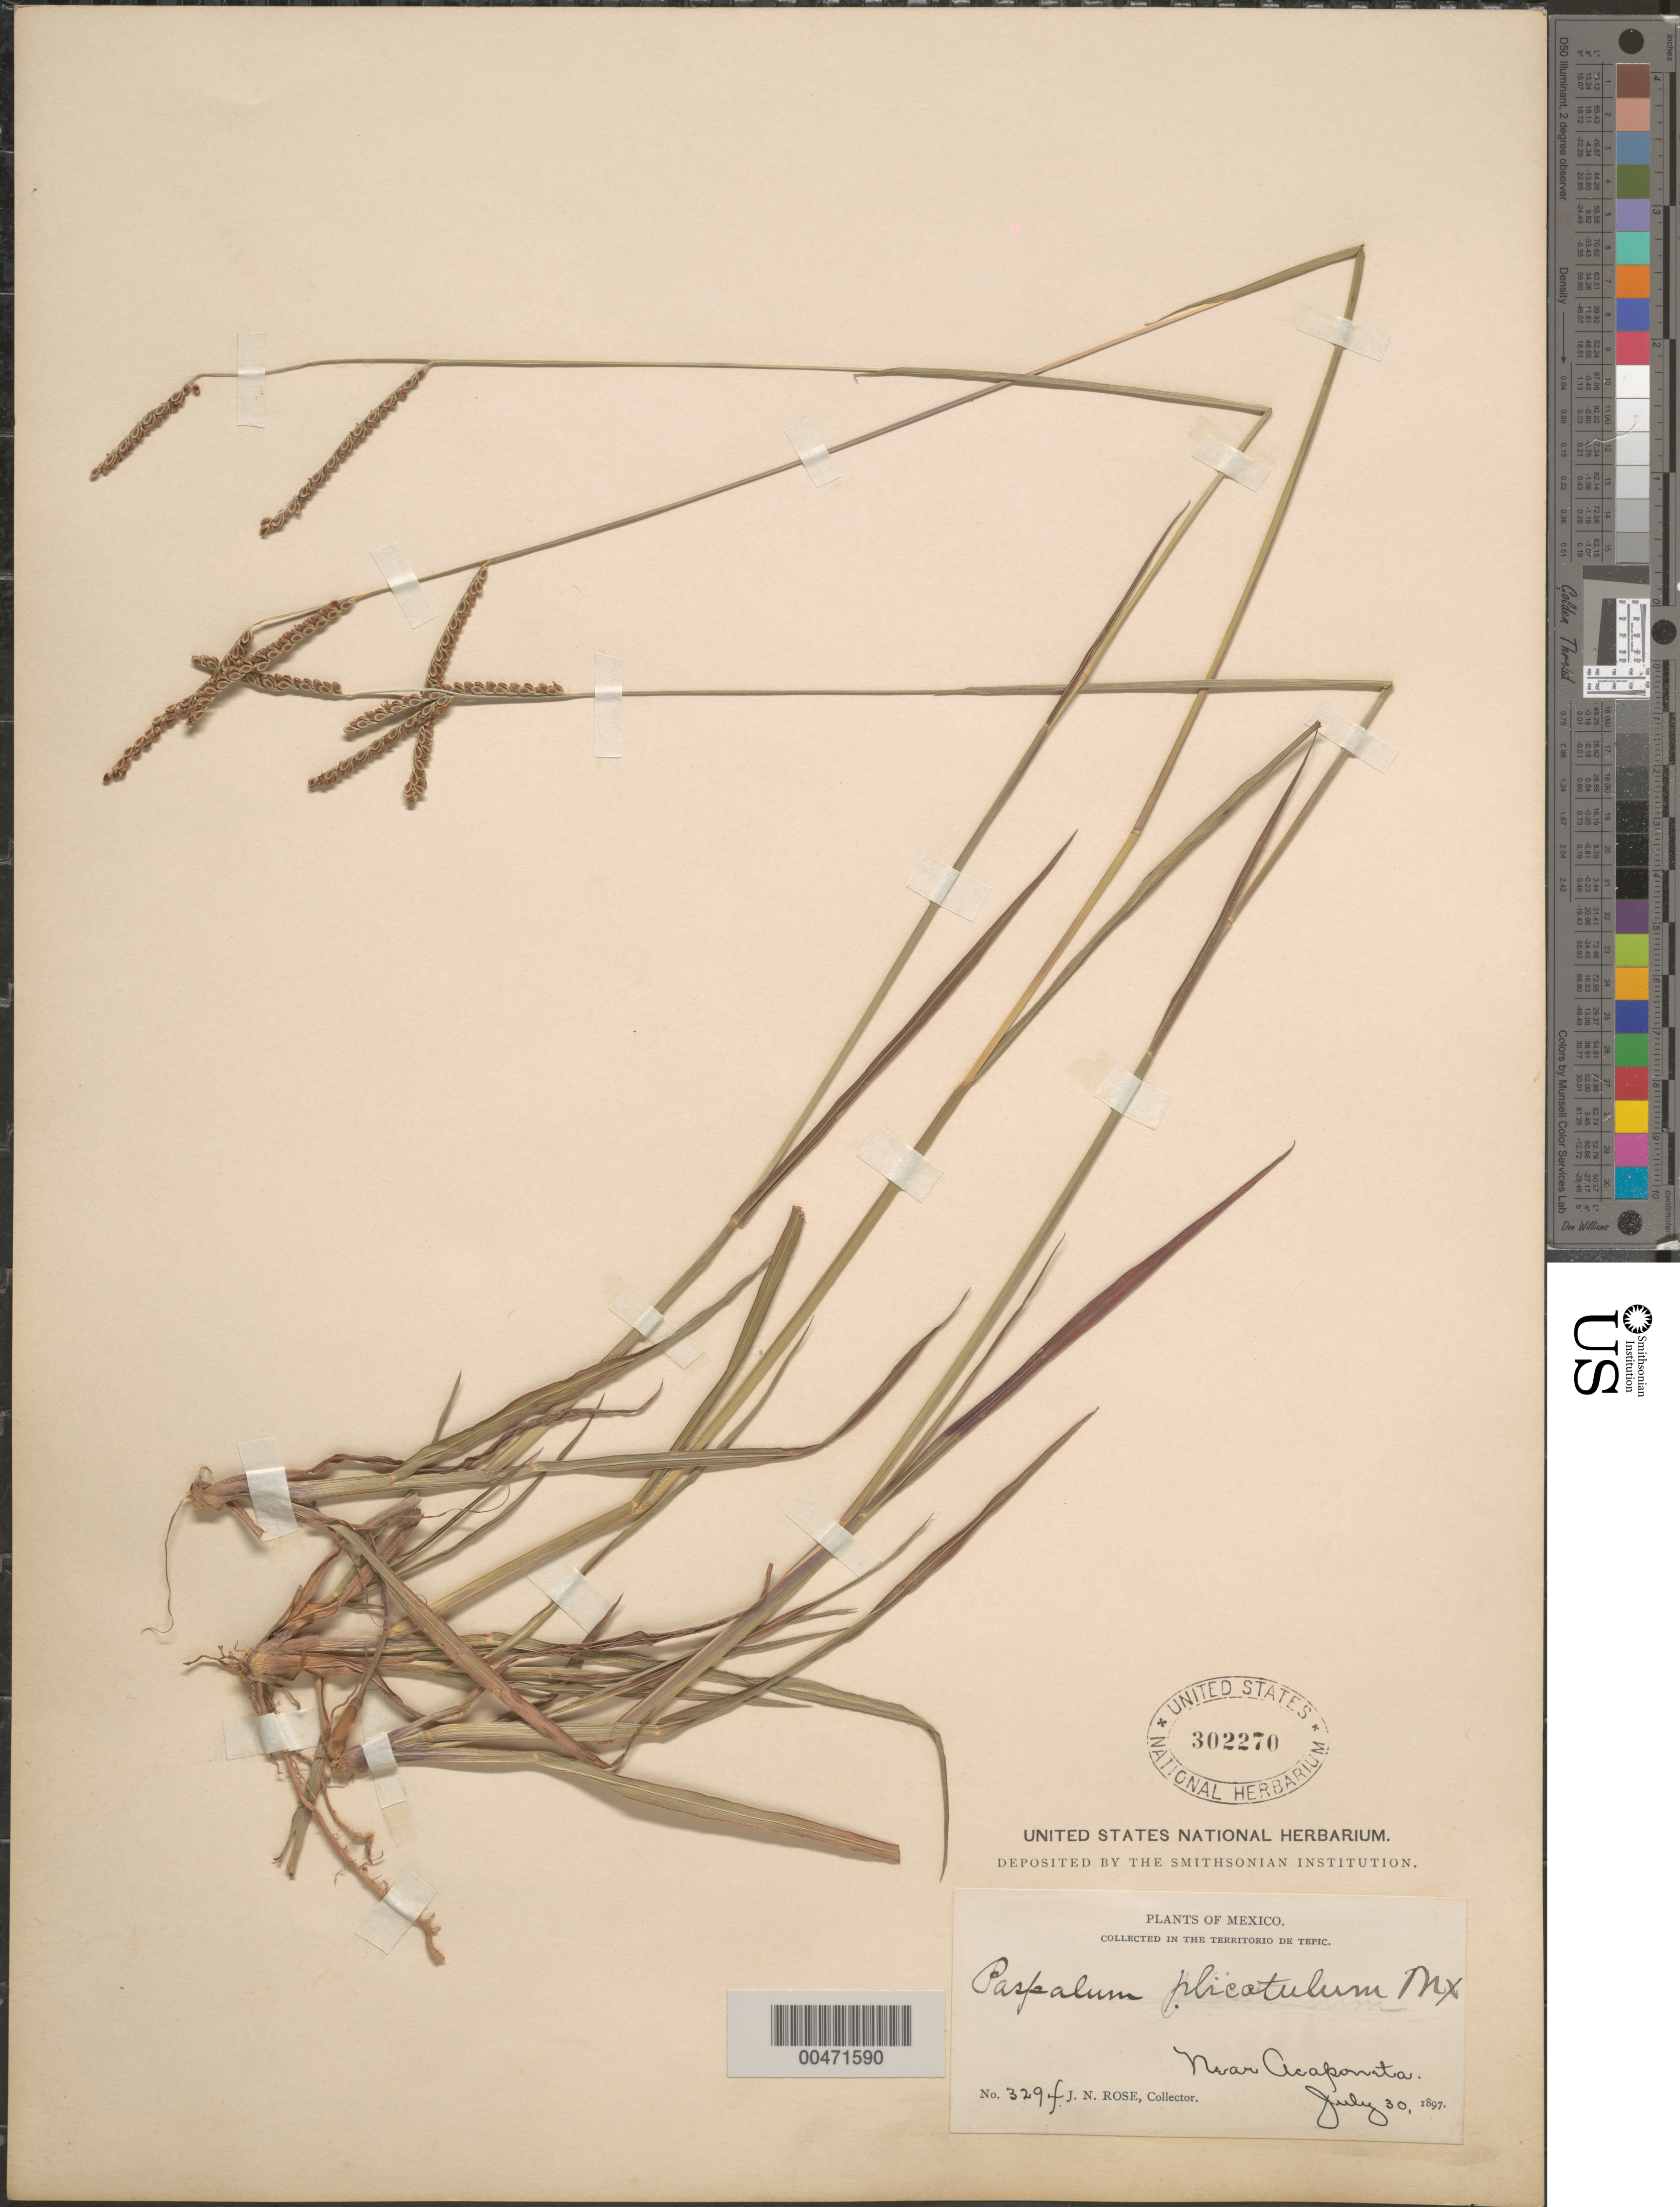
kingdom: Plantae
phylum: Tracheophyta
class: Liliopsida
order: Poales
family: Poaceae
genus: Paspalum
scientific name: Paspalum plicatulum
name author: Michx.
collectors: J. N. Rose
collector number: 3294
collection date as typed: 30 Jul 1897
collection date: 1897-07-30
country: Mexico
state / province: Nayarit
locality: The Territorio de Tepic, near Acaponeta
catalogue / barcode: US 302270